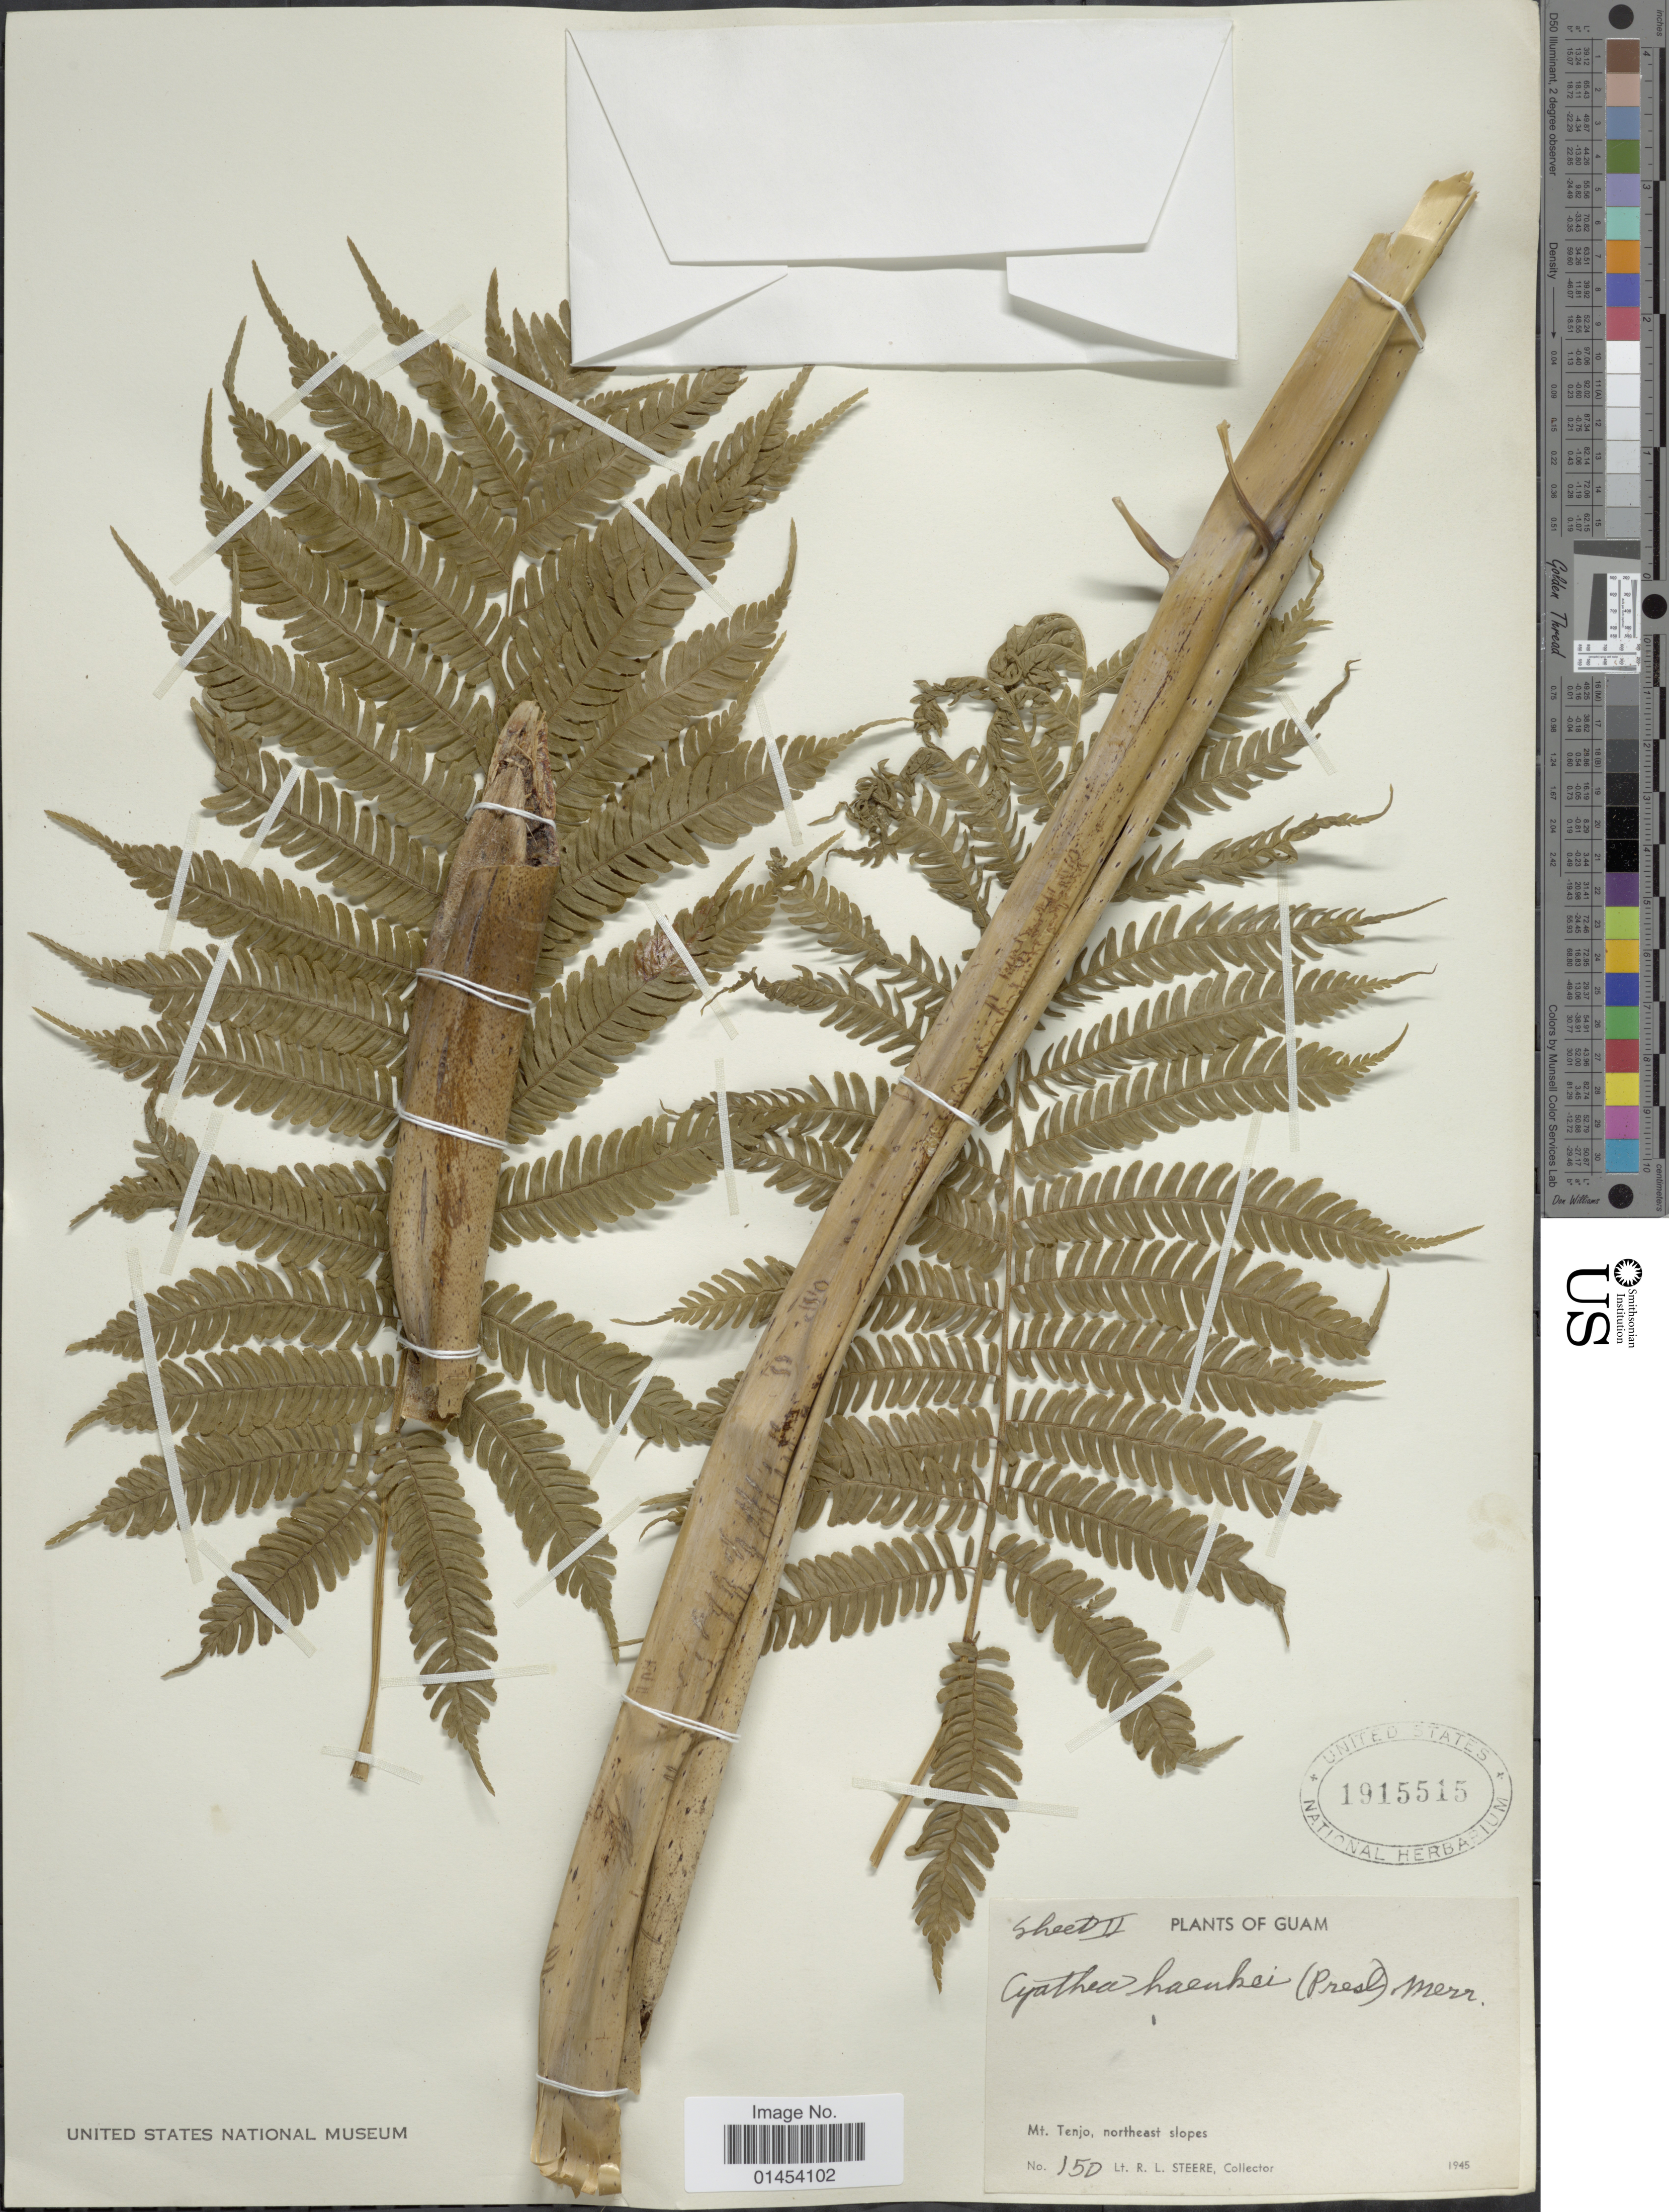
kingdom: Plantae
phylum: Tracheophyta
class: Polypodiopsida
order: Cyatheales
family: Cyatheaceae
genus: Cyathea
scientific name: Cyathea lunulata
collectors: R. L. Steere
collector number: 150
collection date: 1945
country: Guam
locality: Mt. Tenjo, northeast slopes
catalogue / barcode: US 1915515